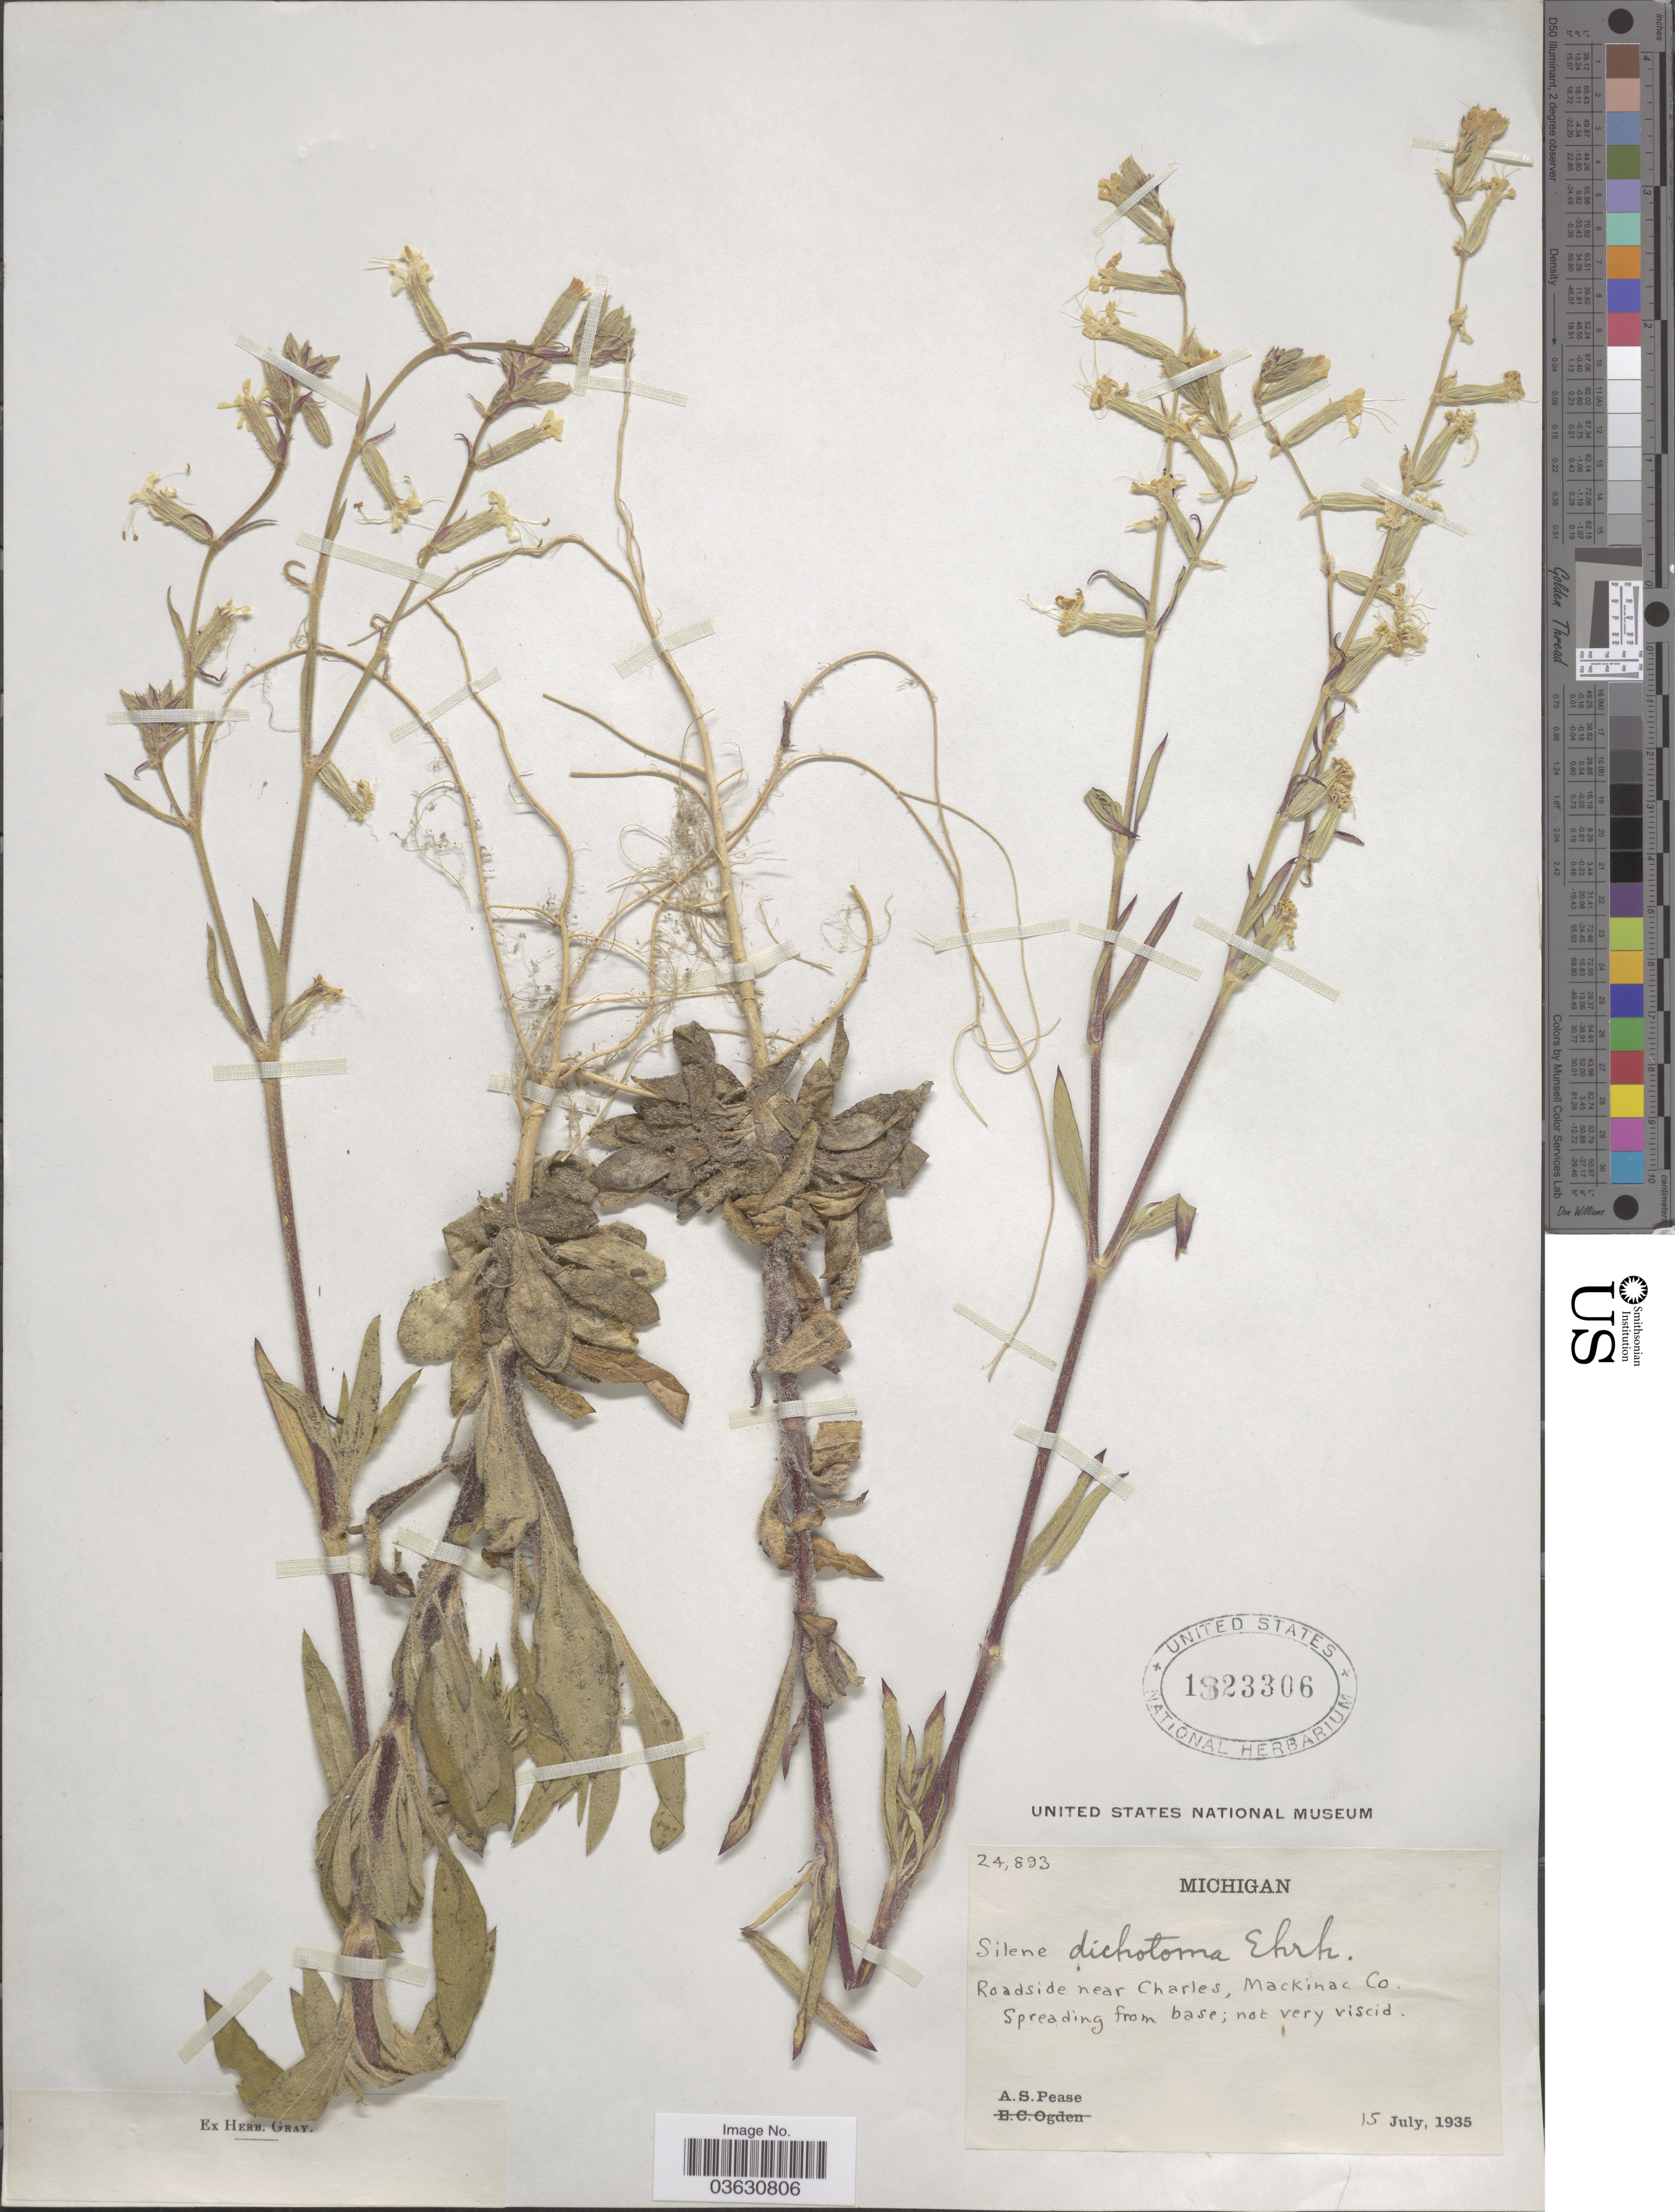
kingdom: Plantae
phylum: Tracheophyta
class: Magnoliopsida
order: Caryophyllales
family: Caryophyllaceae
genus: Silene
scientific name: Silene dichotoma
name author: Ehrh.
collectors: A. S. Pease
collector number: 24893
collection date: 1935-07-15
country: United States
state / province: Michigan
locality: Roadside near Charles. Mackinac Co.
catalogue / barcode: US 1823306